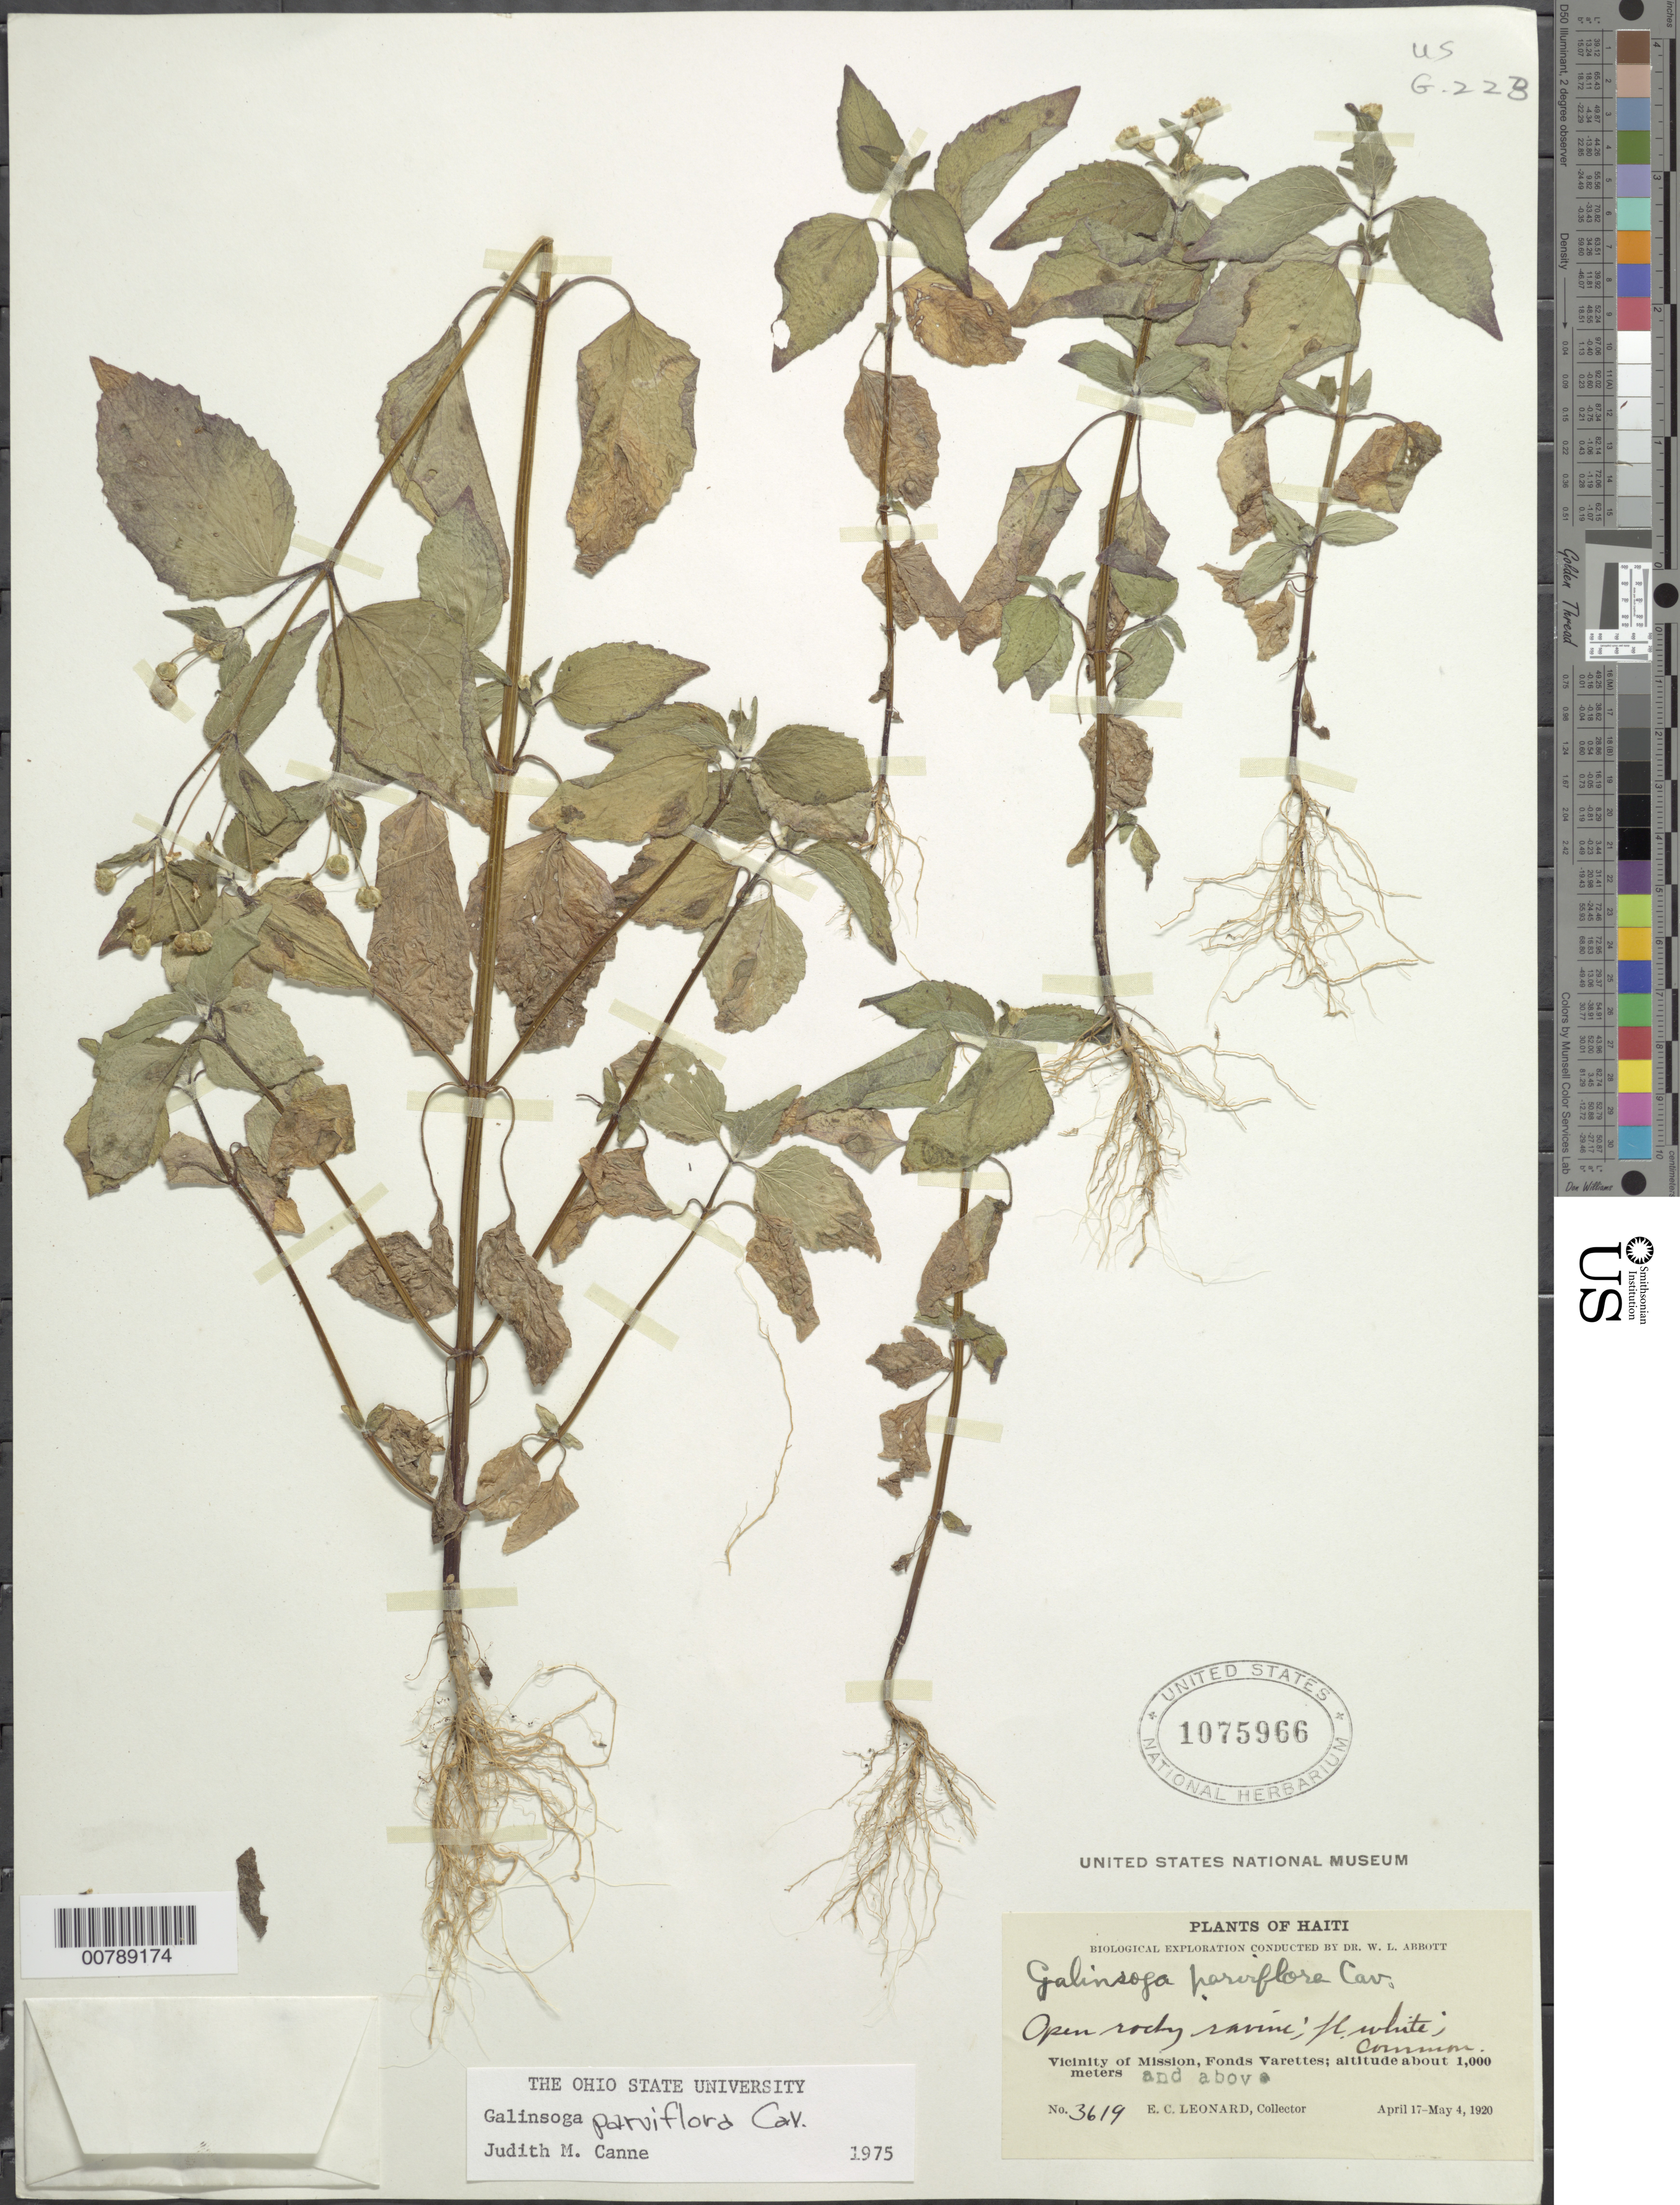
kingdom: Plantae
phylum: Tracheophyta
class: Magnoliopsida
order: Asterales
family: Asteraceae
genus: Galinsoga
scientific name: Galinsoga parviflora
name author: Cav.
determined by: Canne-Hilliker, J. M.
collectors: E. C. Leonard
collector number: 3619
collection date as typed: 17 Apr 1920 04 May 1920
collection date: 1920-04-17/1920-05-04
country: Haiti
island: Hispaniola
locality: Vicinity of Mission, Fonds Varettes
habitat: Open rocky ravine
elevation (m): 1000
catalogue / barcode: US 1075966